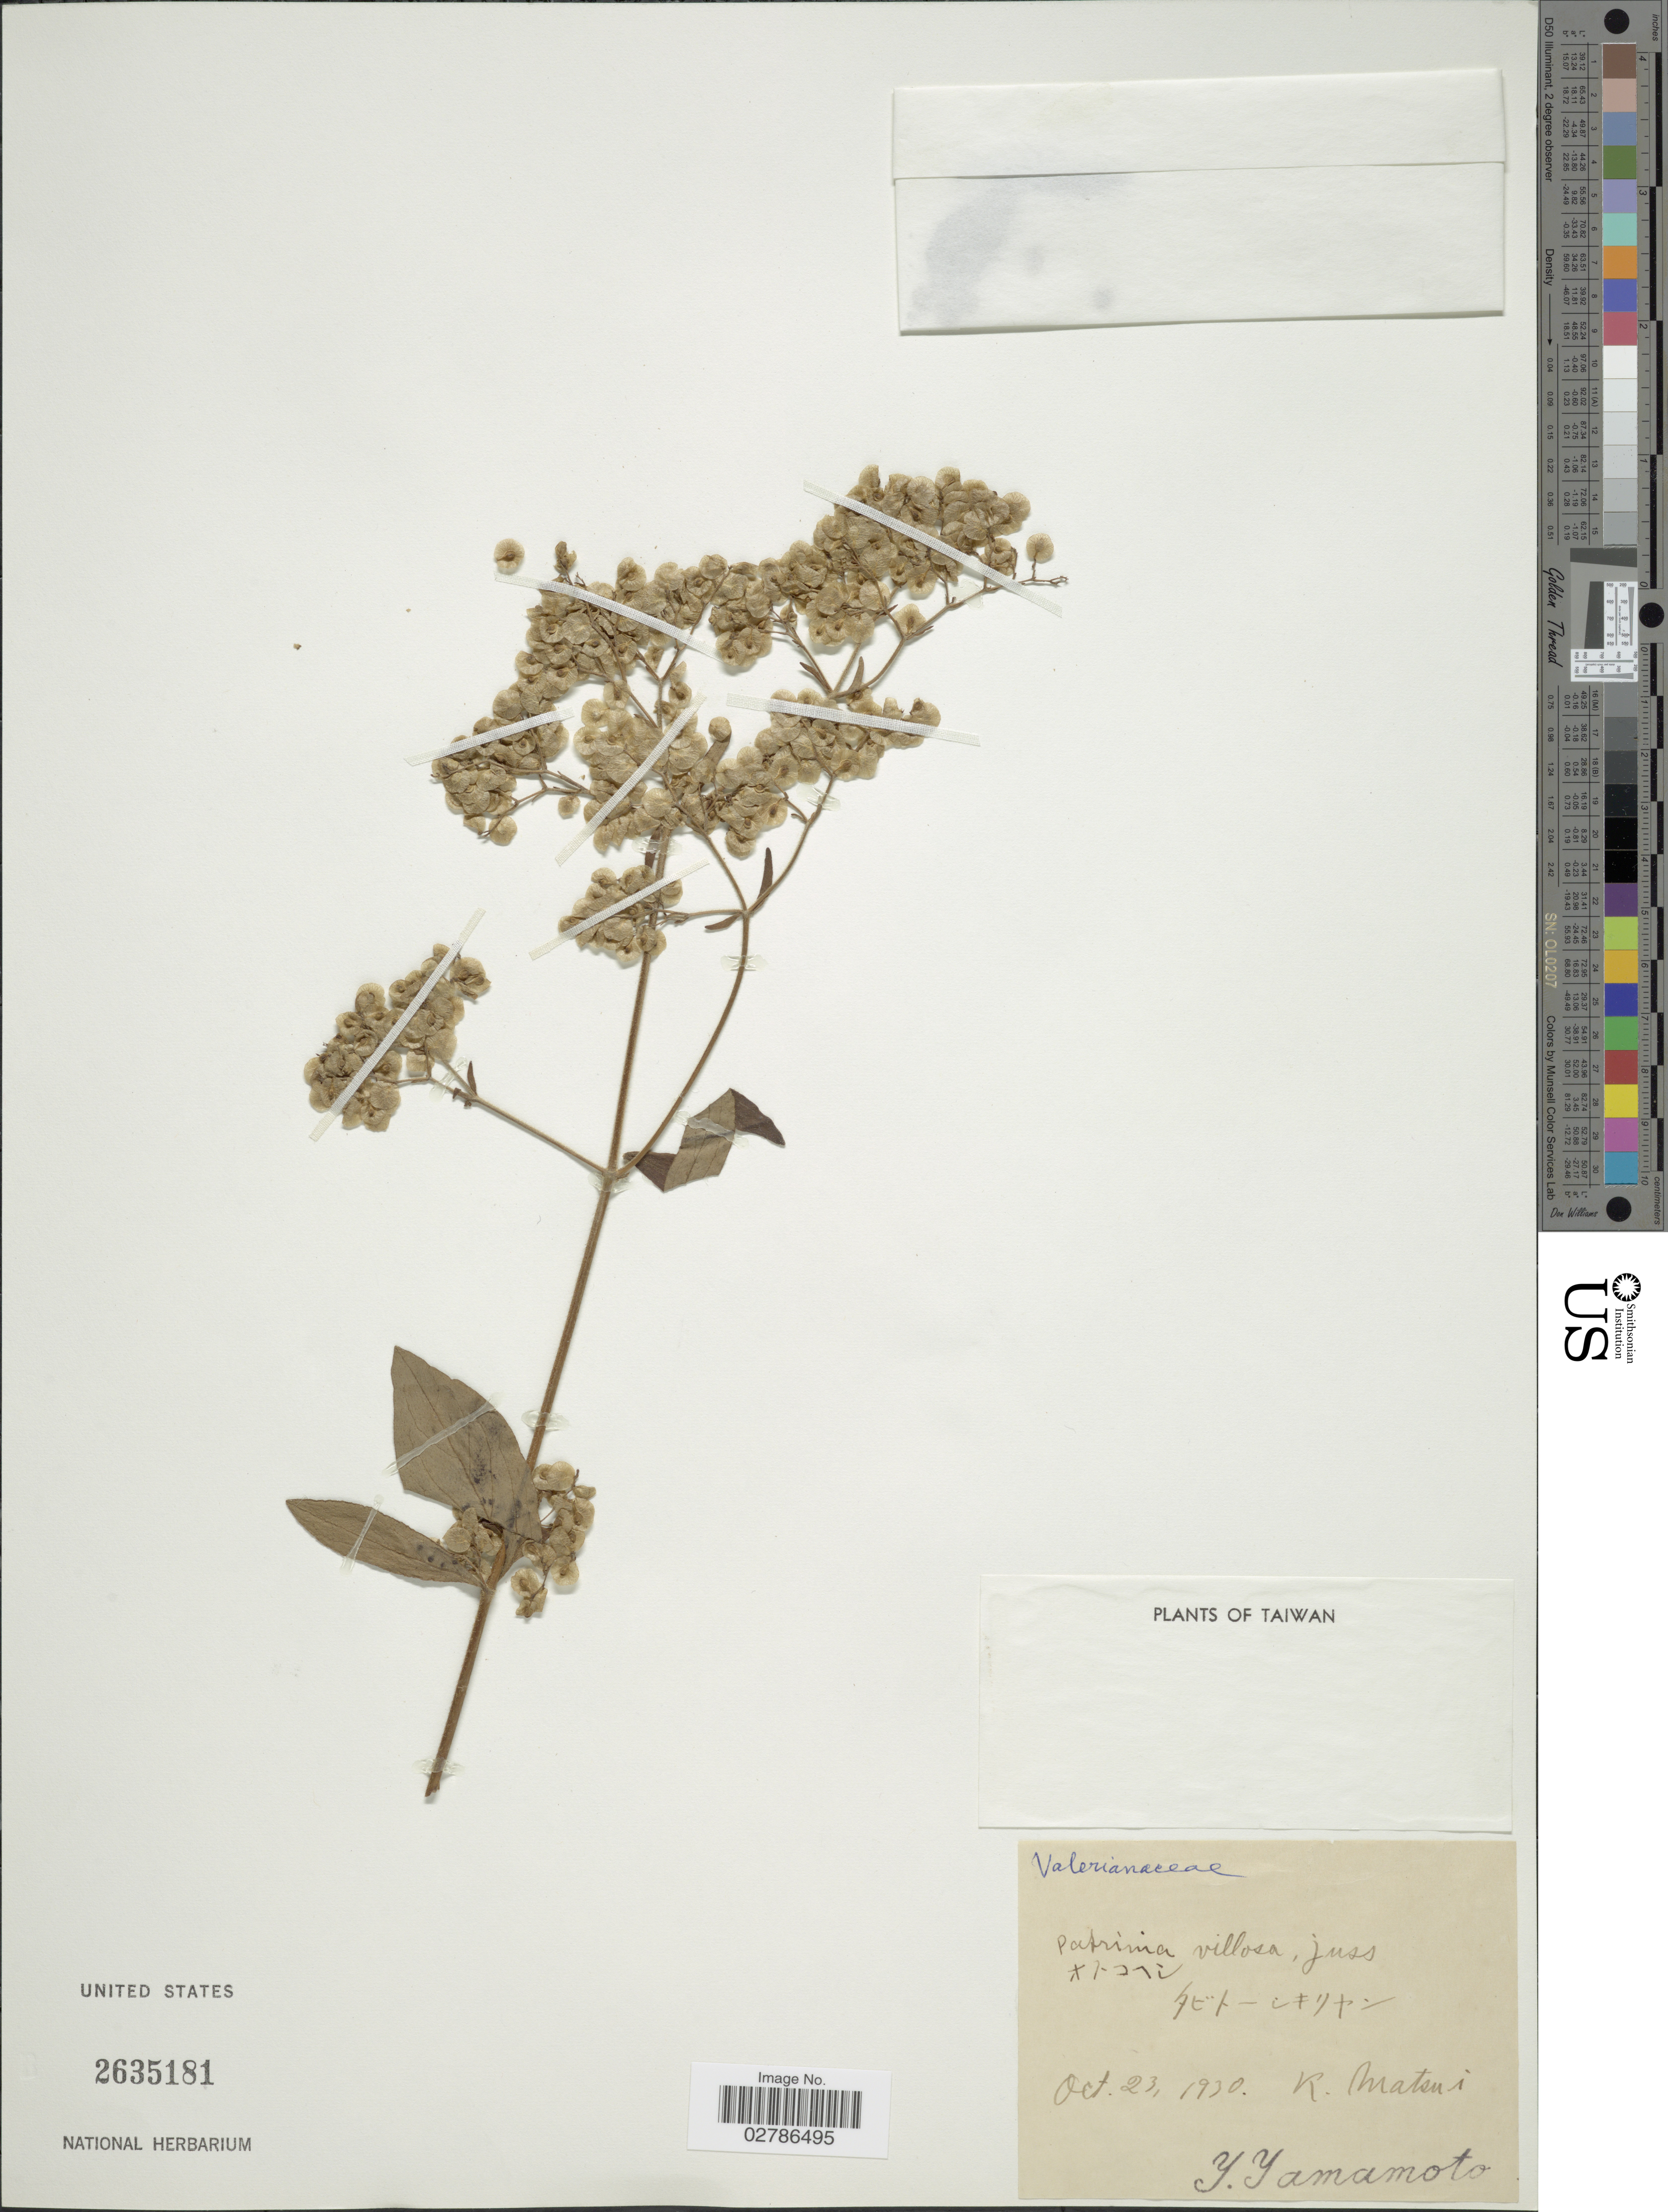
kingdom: Plantae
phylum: Tracheophyta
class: Magnoliopsida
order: Dipsacales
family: Caprifoliaceae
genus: Patrinia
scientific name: Patrinia villosa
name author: (Thunb.) Dufr.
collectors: Y. Yamamoto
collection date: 1930-10-23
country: Taiwan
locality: X, K. Matsui.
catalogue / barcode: US 2635181